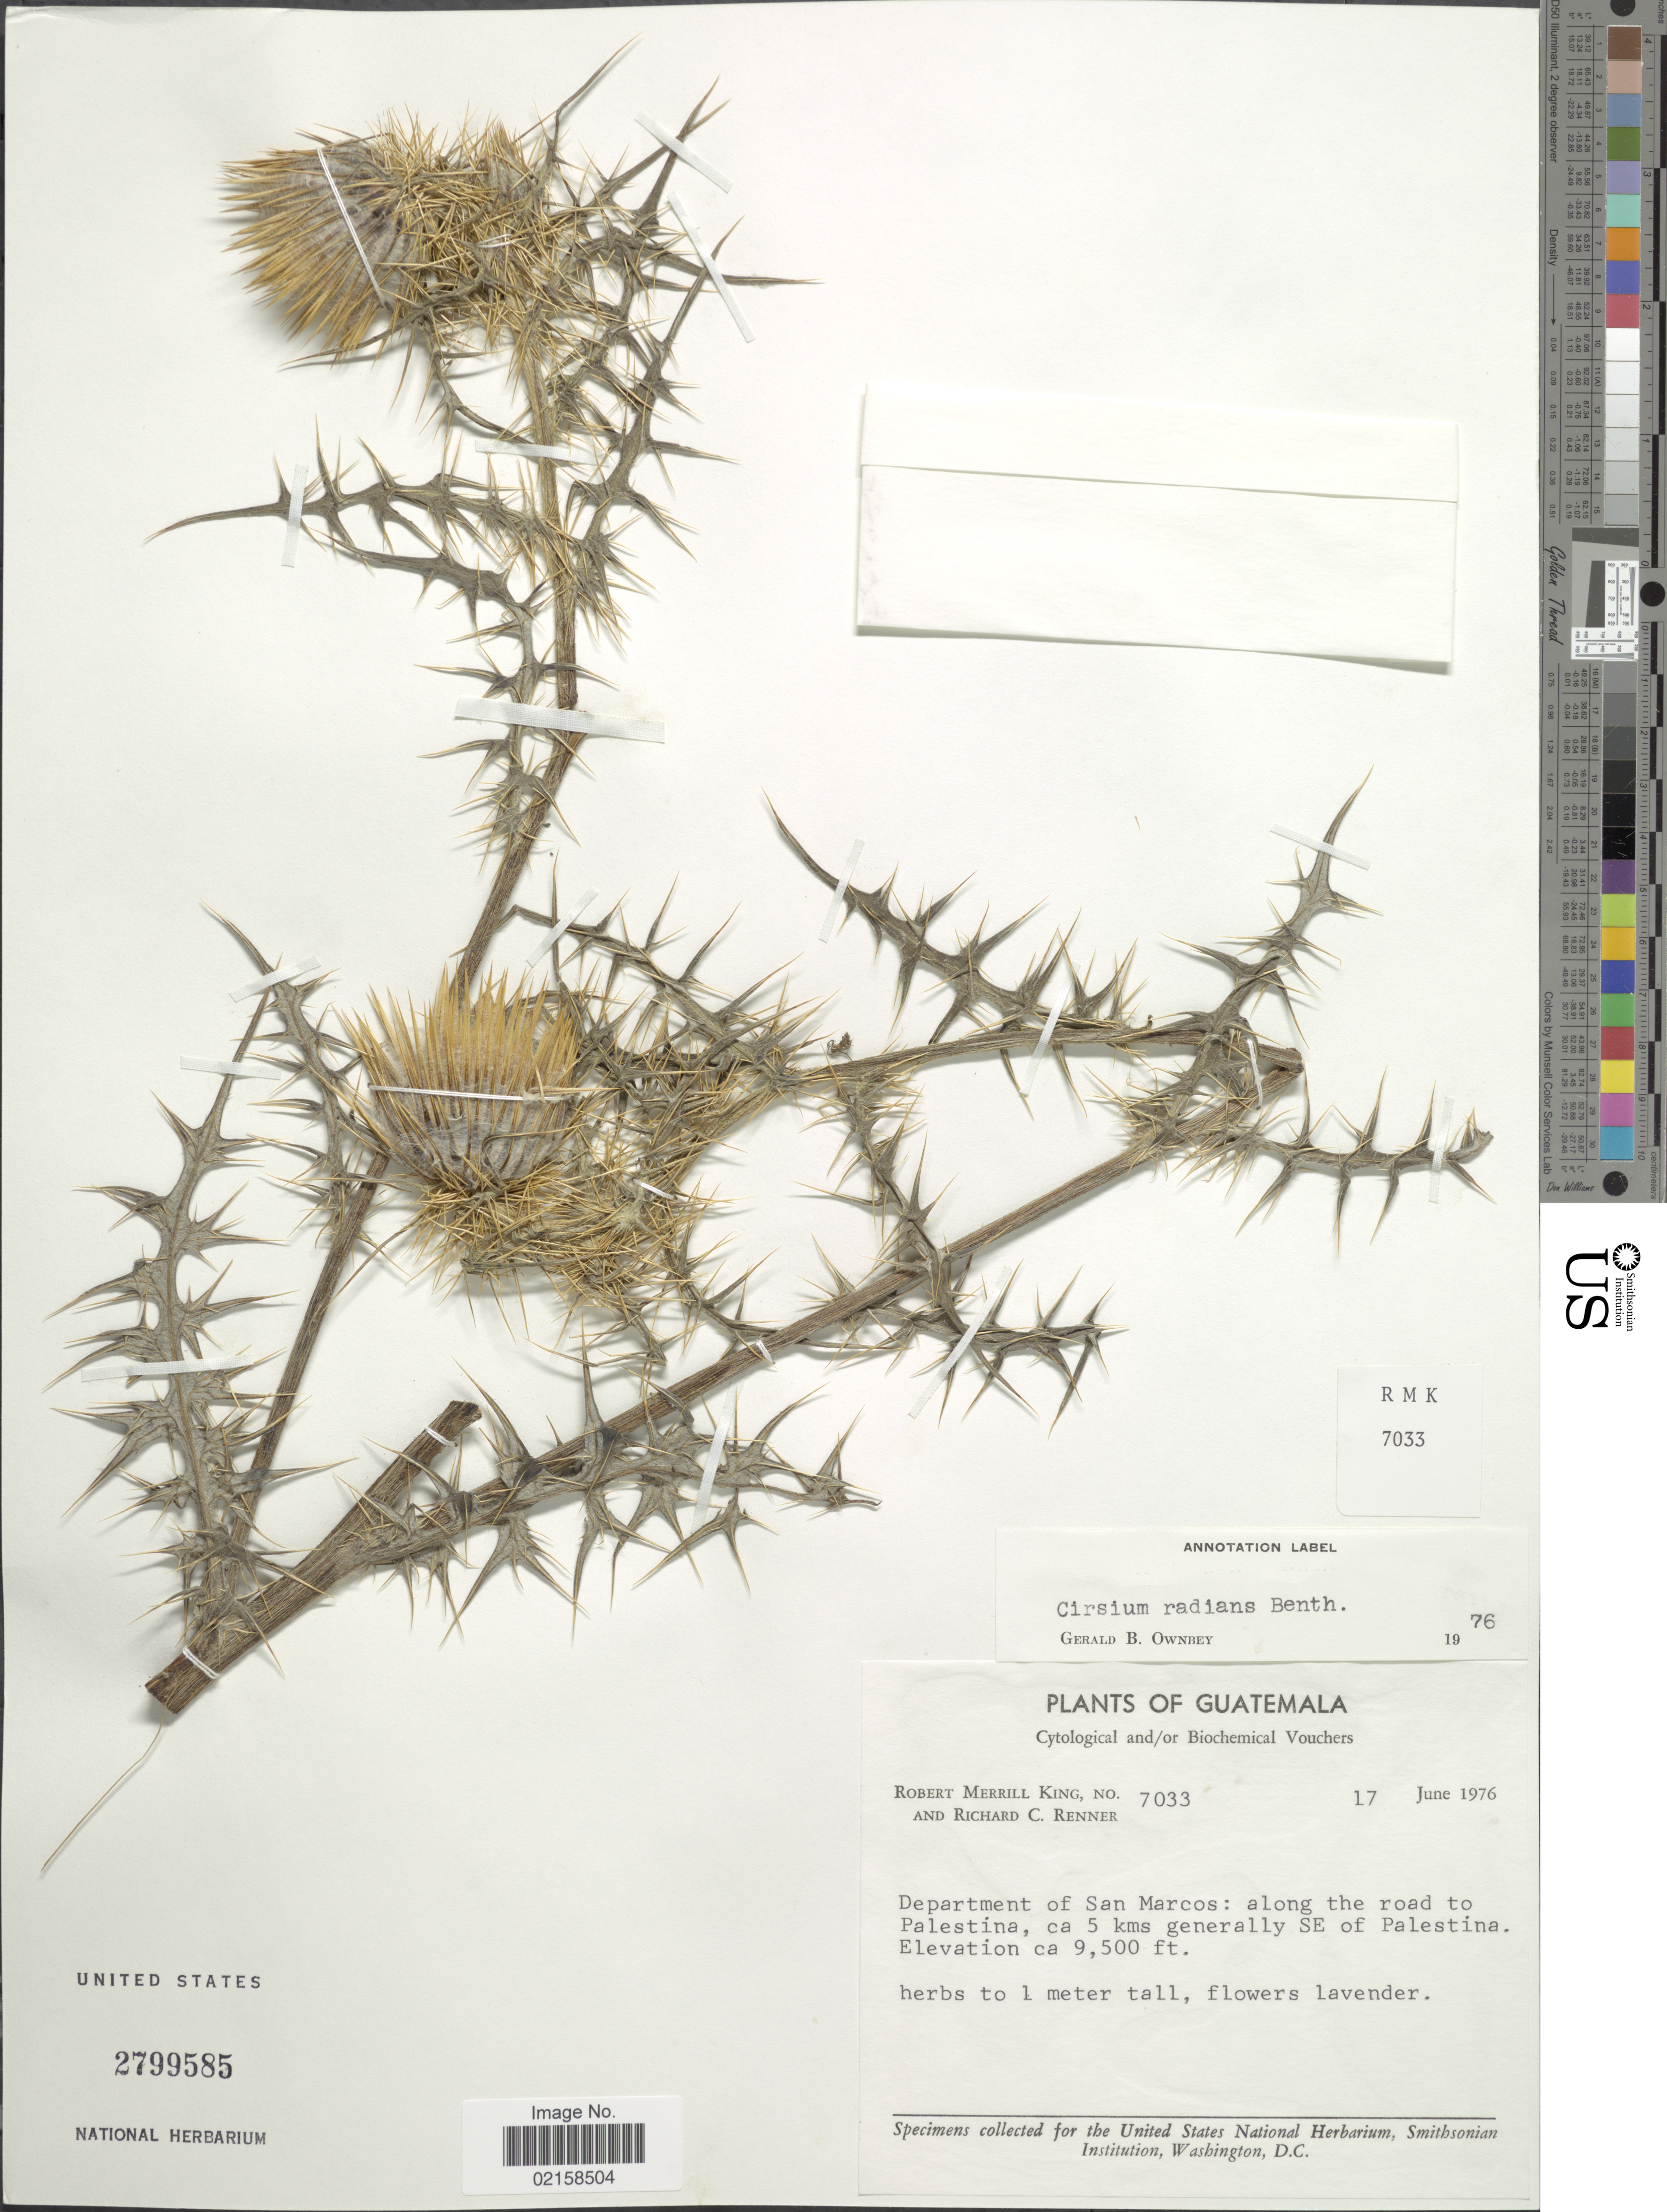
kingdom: Plantae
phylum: Tracheophyta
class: Magnoliopsida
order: Asterales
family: Asteraceae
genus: Cirsium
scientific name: Cirsium radians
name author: Benth.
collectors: R. M. King & R. C. Renner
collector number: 7033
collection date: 1976-06-17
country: Guatemala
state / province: San Marcos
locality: Along the road to Palestina, ca 5 kms generally SE of Palestina.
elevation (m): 2896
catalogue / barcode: US 2799585